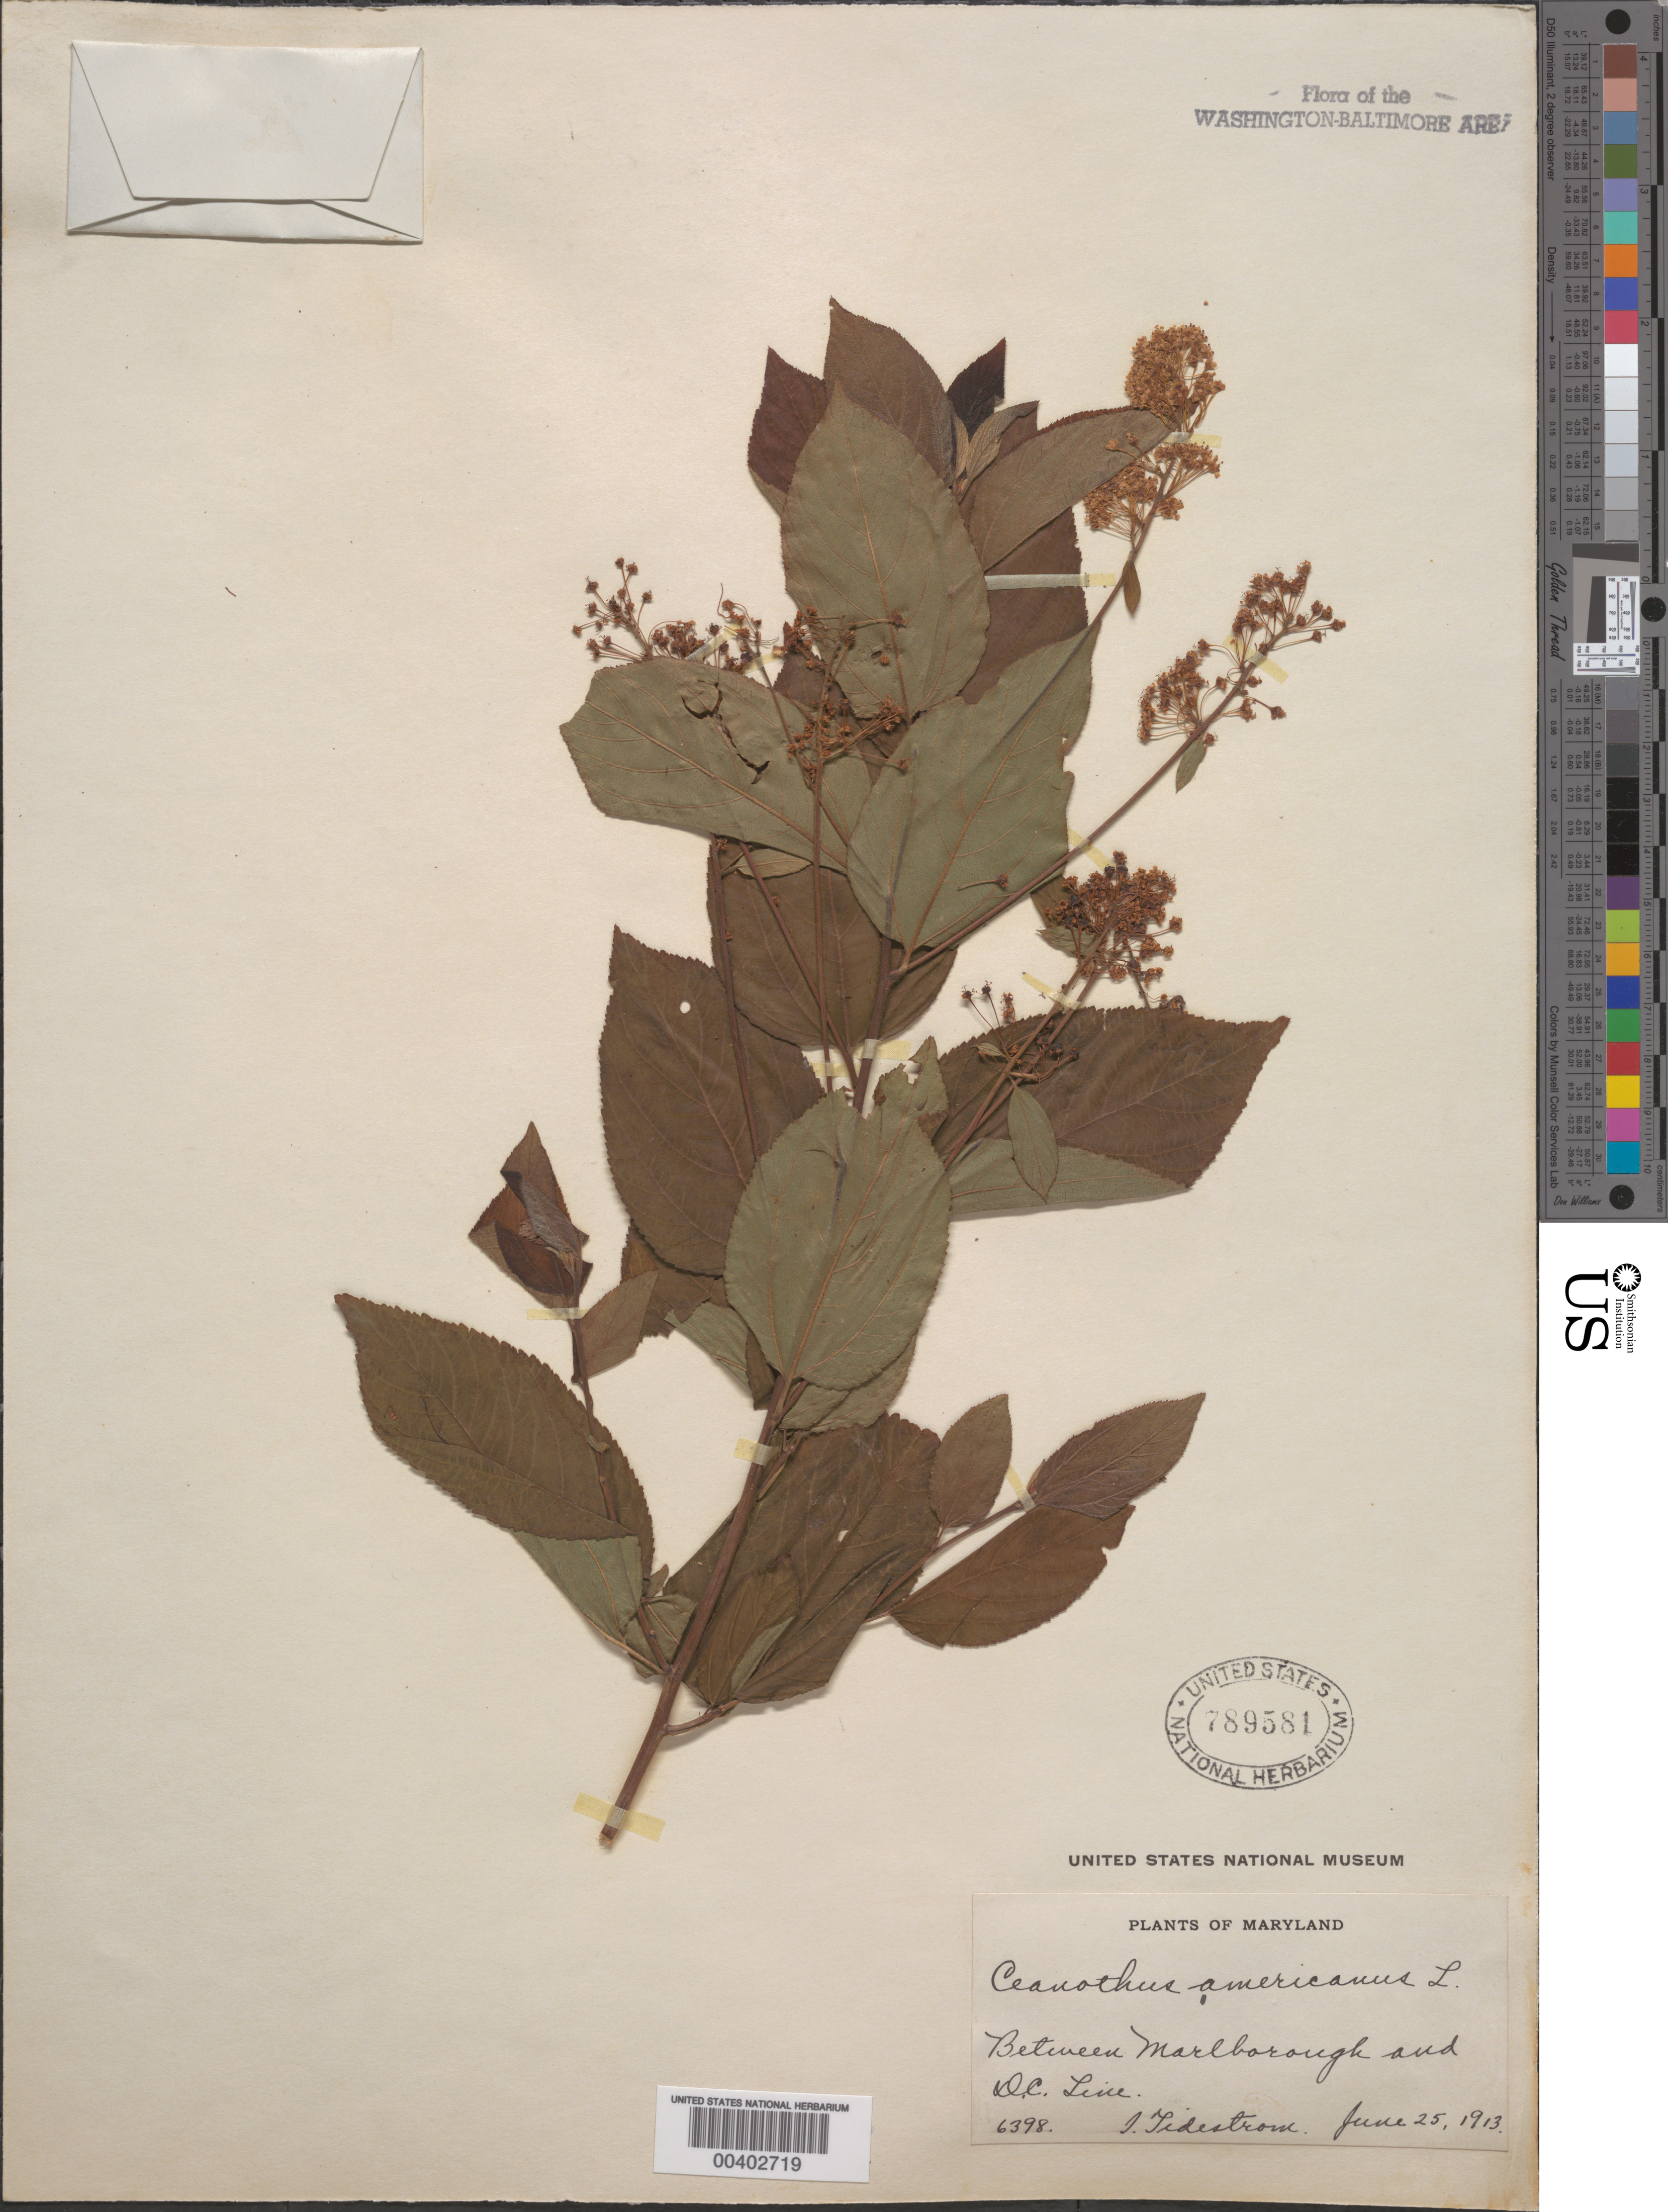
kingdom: Plantae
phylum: Tracheophyta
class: Magnoliopsida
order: Rosales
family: Rhamnaceae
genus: Ceanothus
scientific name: Ceanothus americanus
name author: L.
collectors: I. F. Tidestrom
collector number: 6398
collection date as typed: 25 Jun 1913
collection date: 1913-06-25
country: United States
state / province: Maryland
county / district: Prince George's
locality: Between Marlborough and DC Line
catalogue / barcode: US 789581